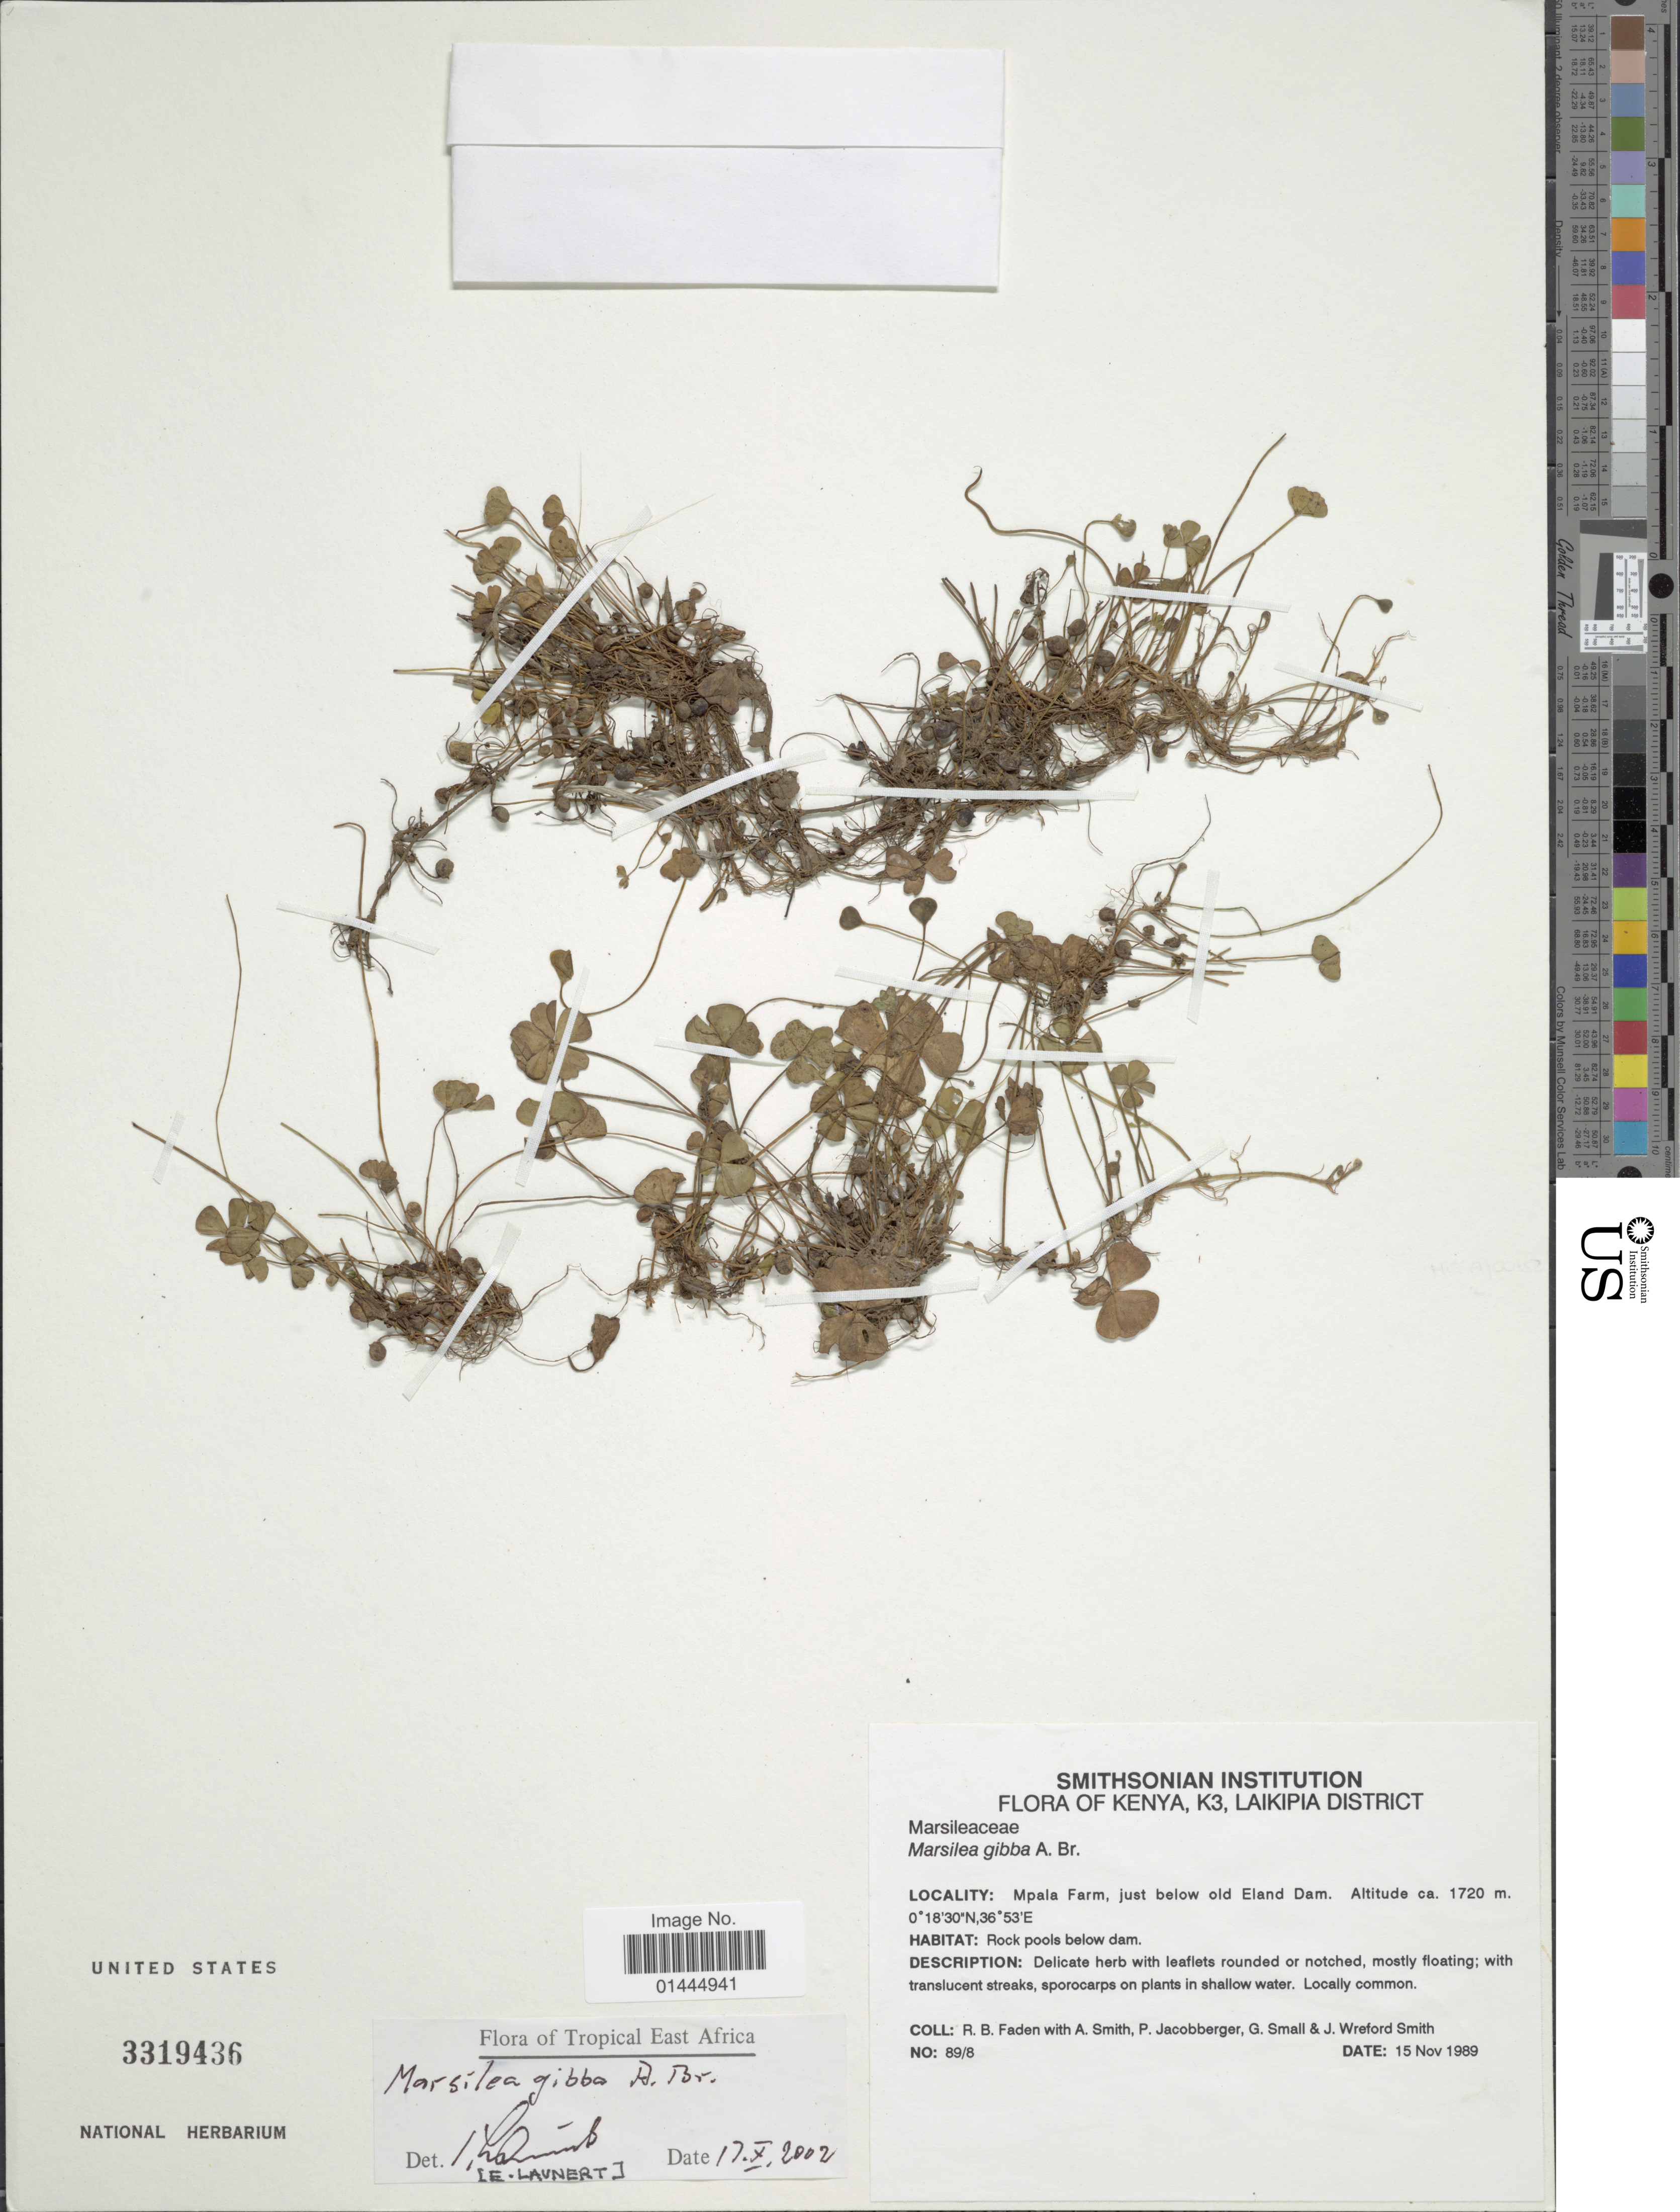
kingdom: Plantae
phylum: Tracheophyta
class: Polypodiopsida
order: Salviniales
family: Marsileaceae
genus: Marsilea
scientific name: Marsilea gibba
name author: A. Braun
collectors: R. B. Faden, A. Smith, P. Jacobberger, G. Small & J. W. Smith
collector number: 89/8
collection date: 1989-11-15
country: Kenya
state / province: Laikipia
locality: K3, Mpala Farm, just below old Eland Dam.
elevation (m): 1720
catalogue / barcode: US 3319436